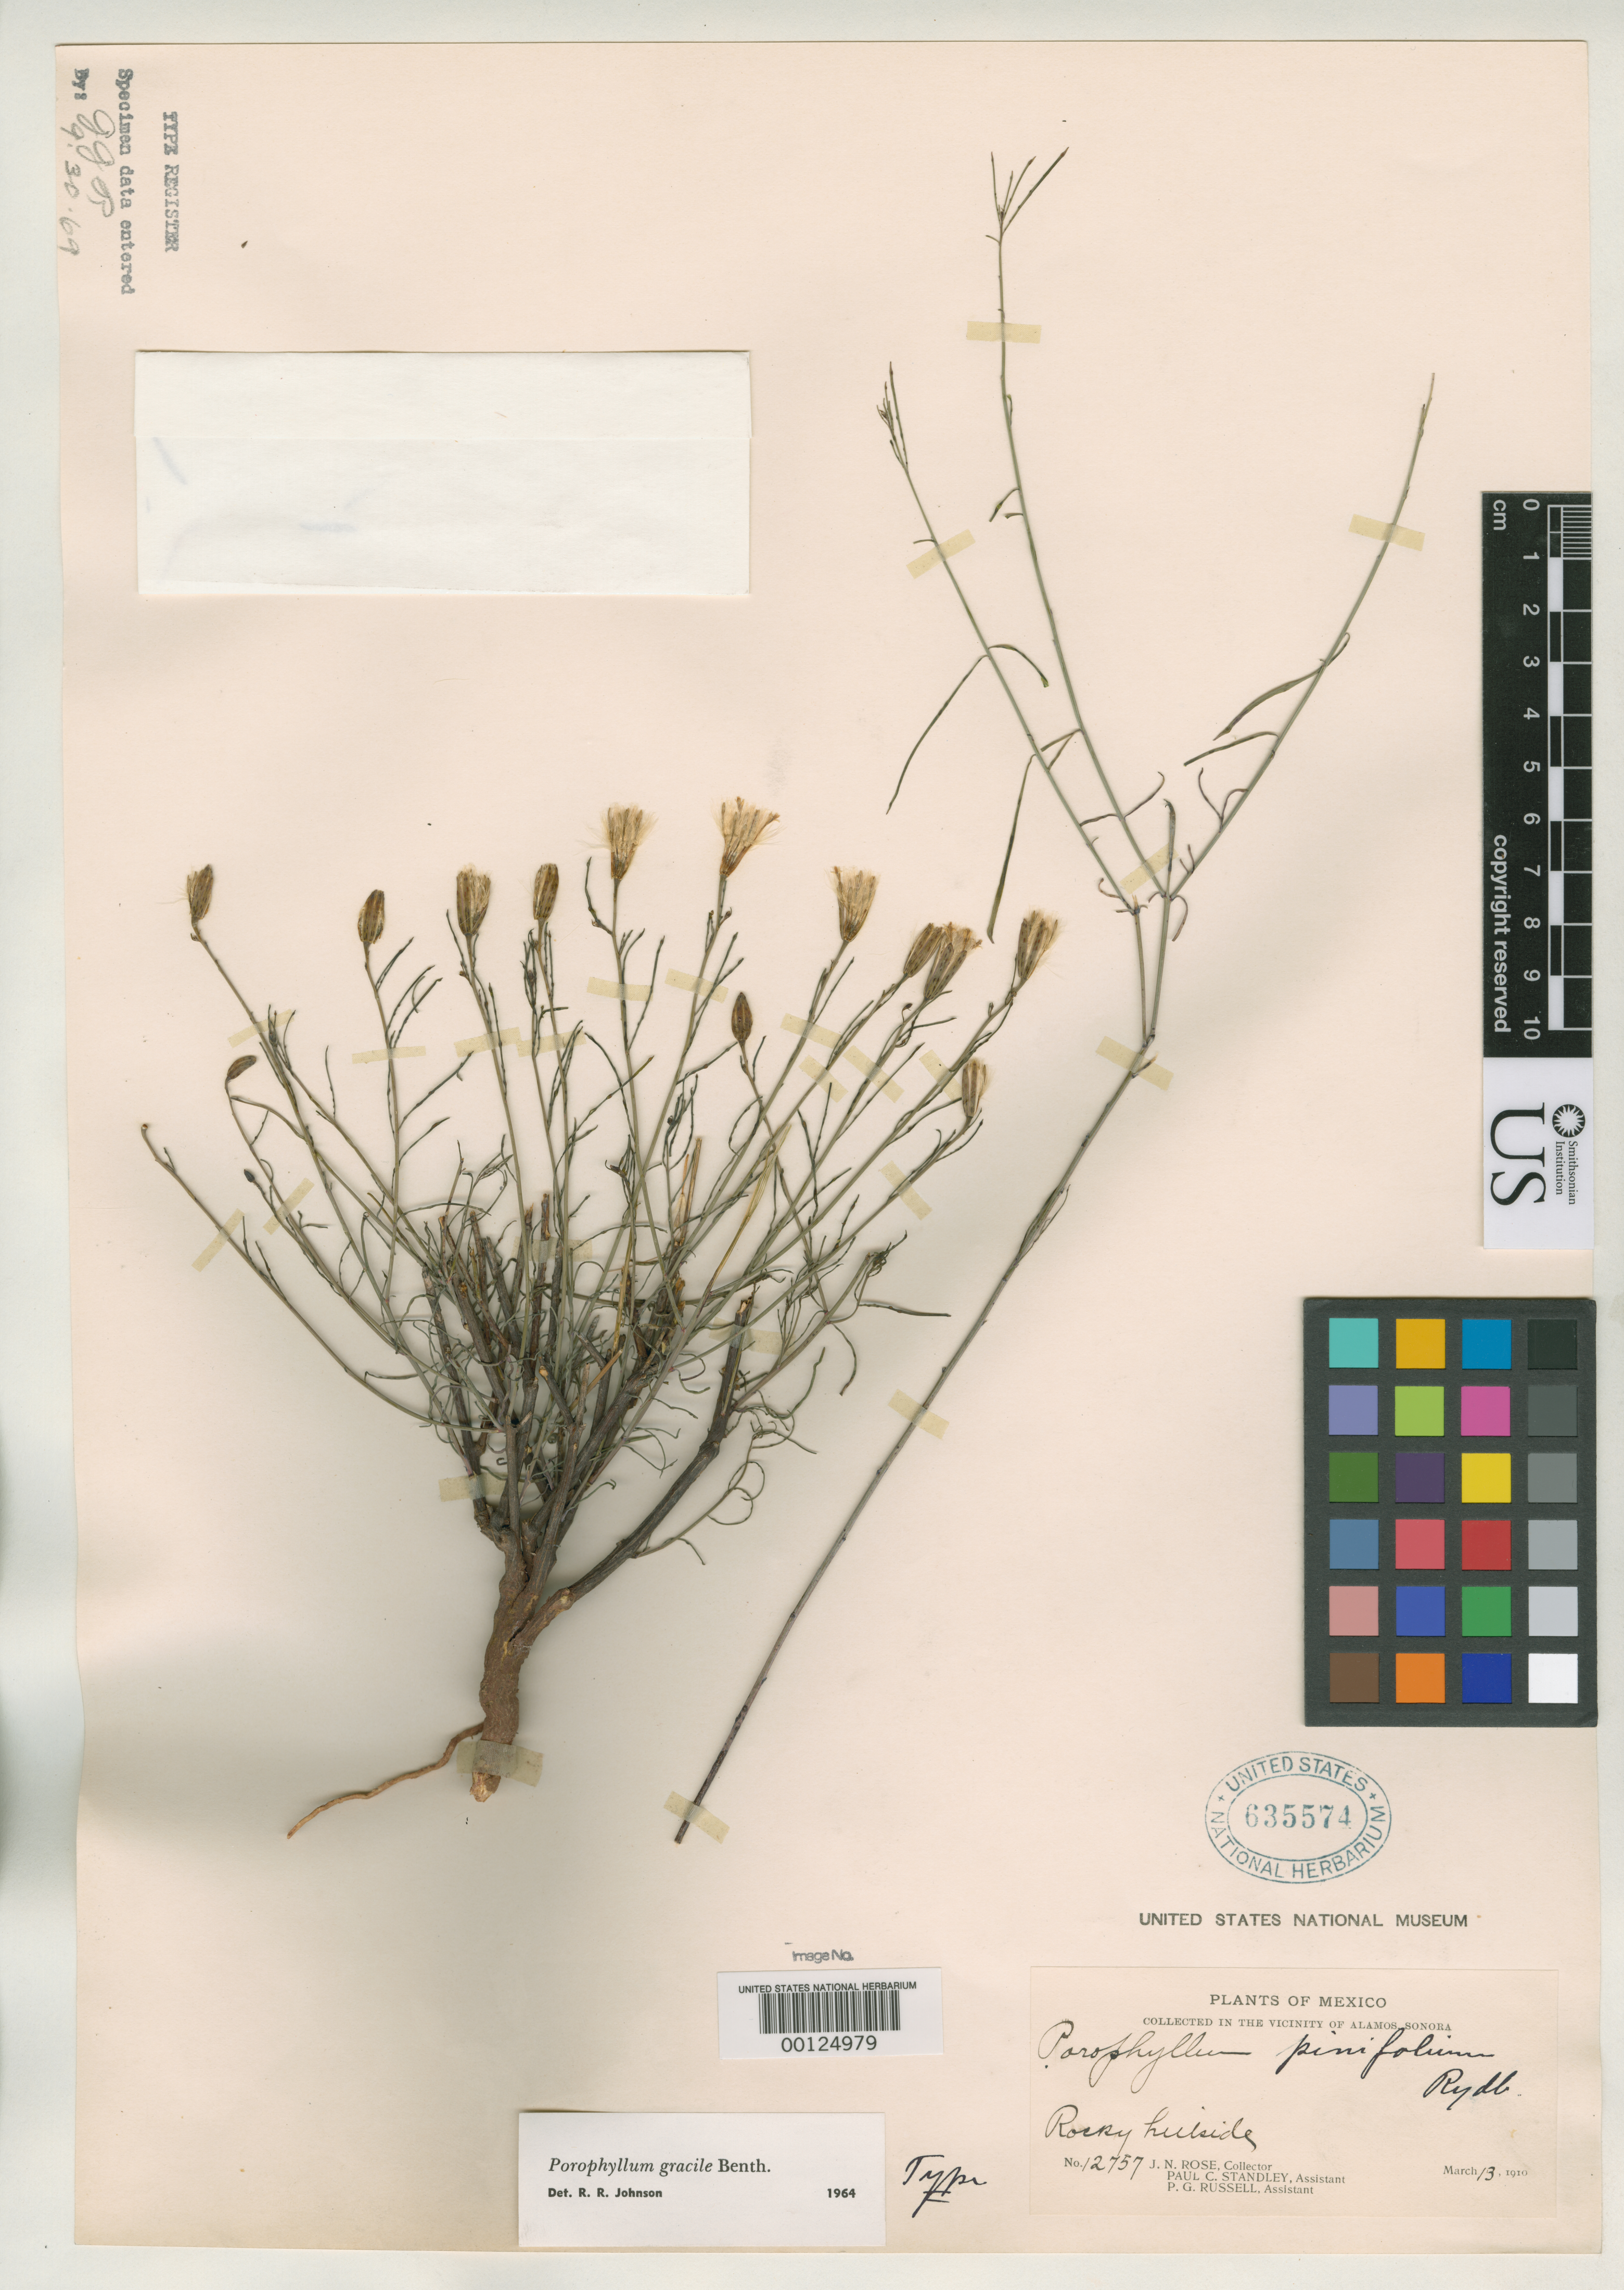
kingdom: Plantae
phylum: Tracheophyta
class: Magnoliopsida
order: Asterales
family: Asteraceae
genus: Porophyllum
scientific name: Porophyllum pinifolium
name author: Rydb.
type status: Syntype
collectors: J. N. Rose, P. C. Standley & P. G. Russell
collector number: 12757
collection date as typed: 13 Mar 1910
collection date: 1910-03-13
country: Mexico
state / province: Sonora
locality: Vicinity of Alamos.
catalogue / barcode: US 635574